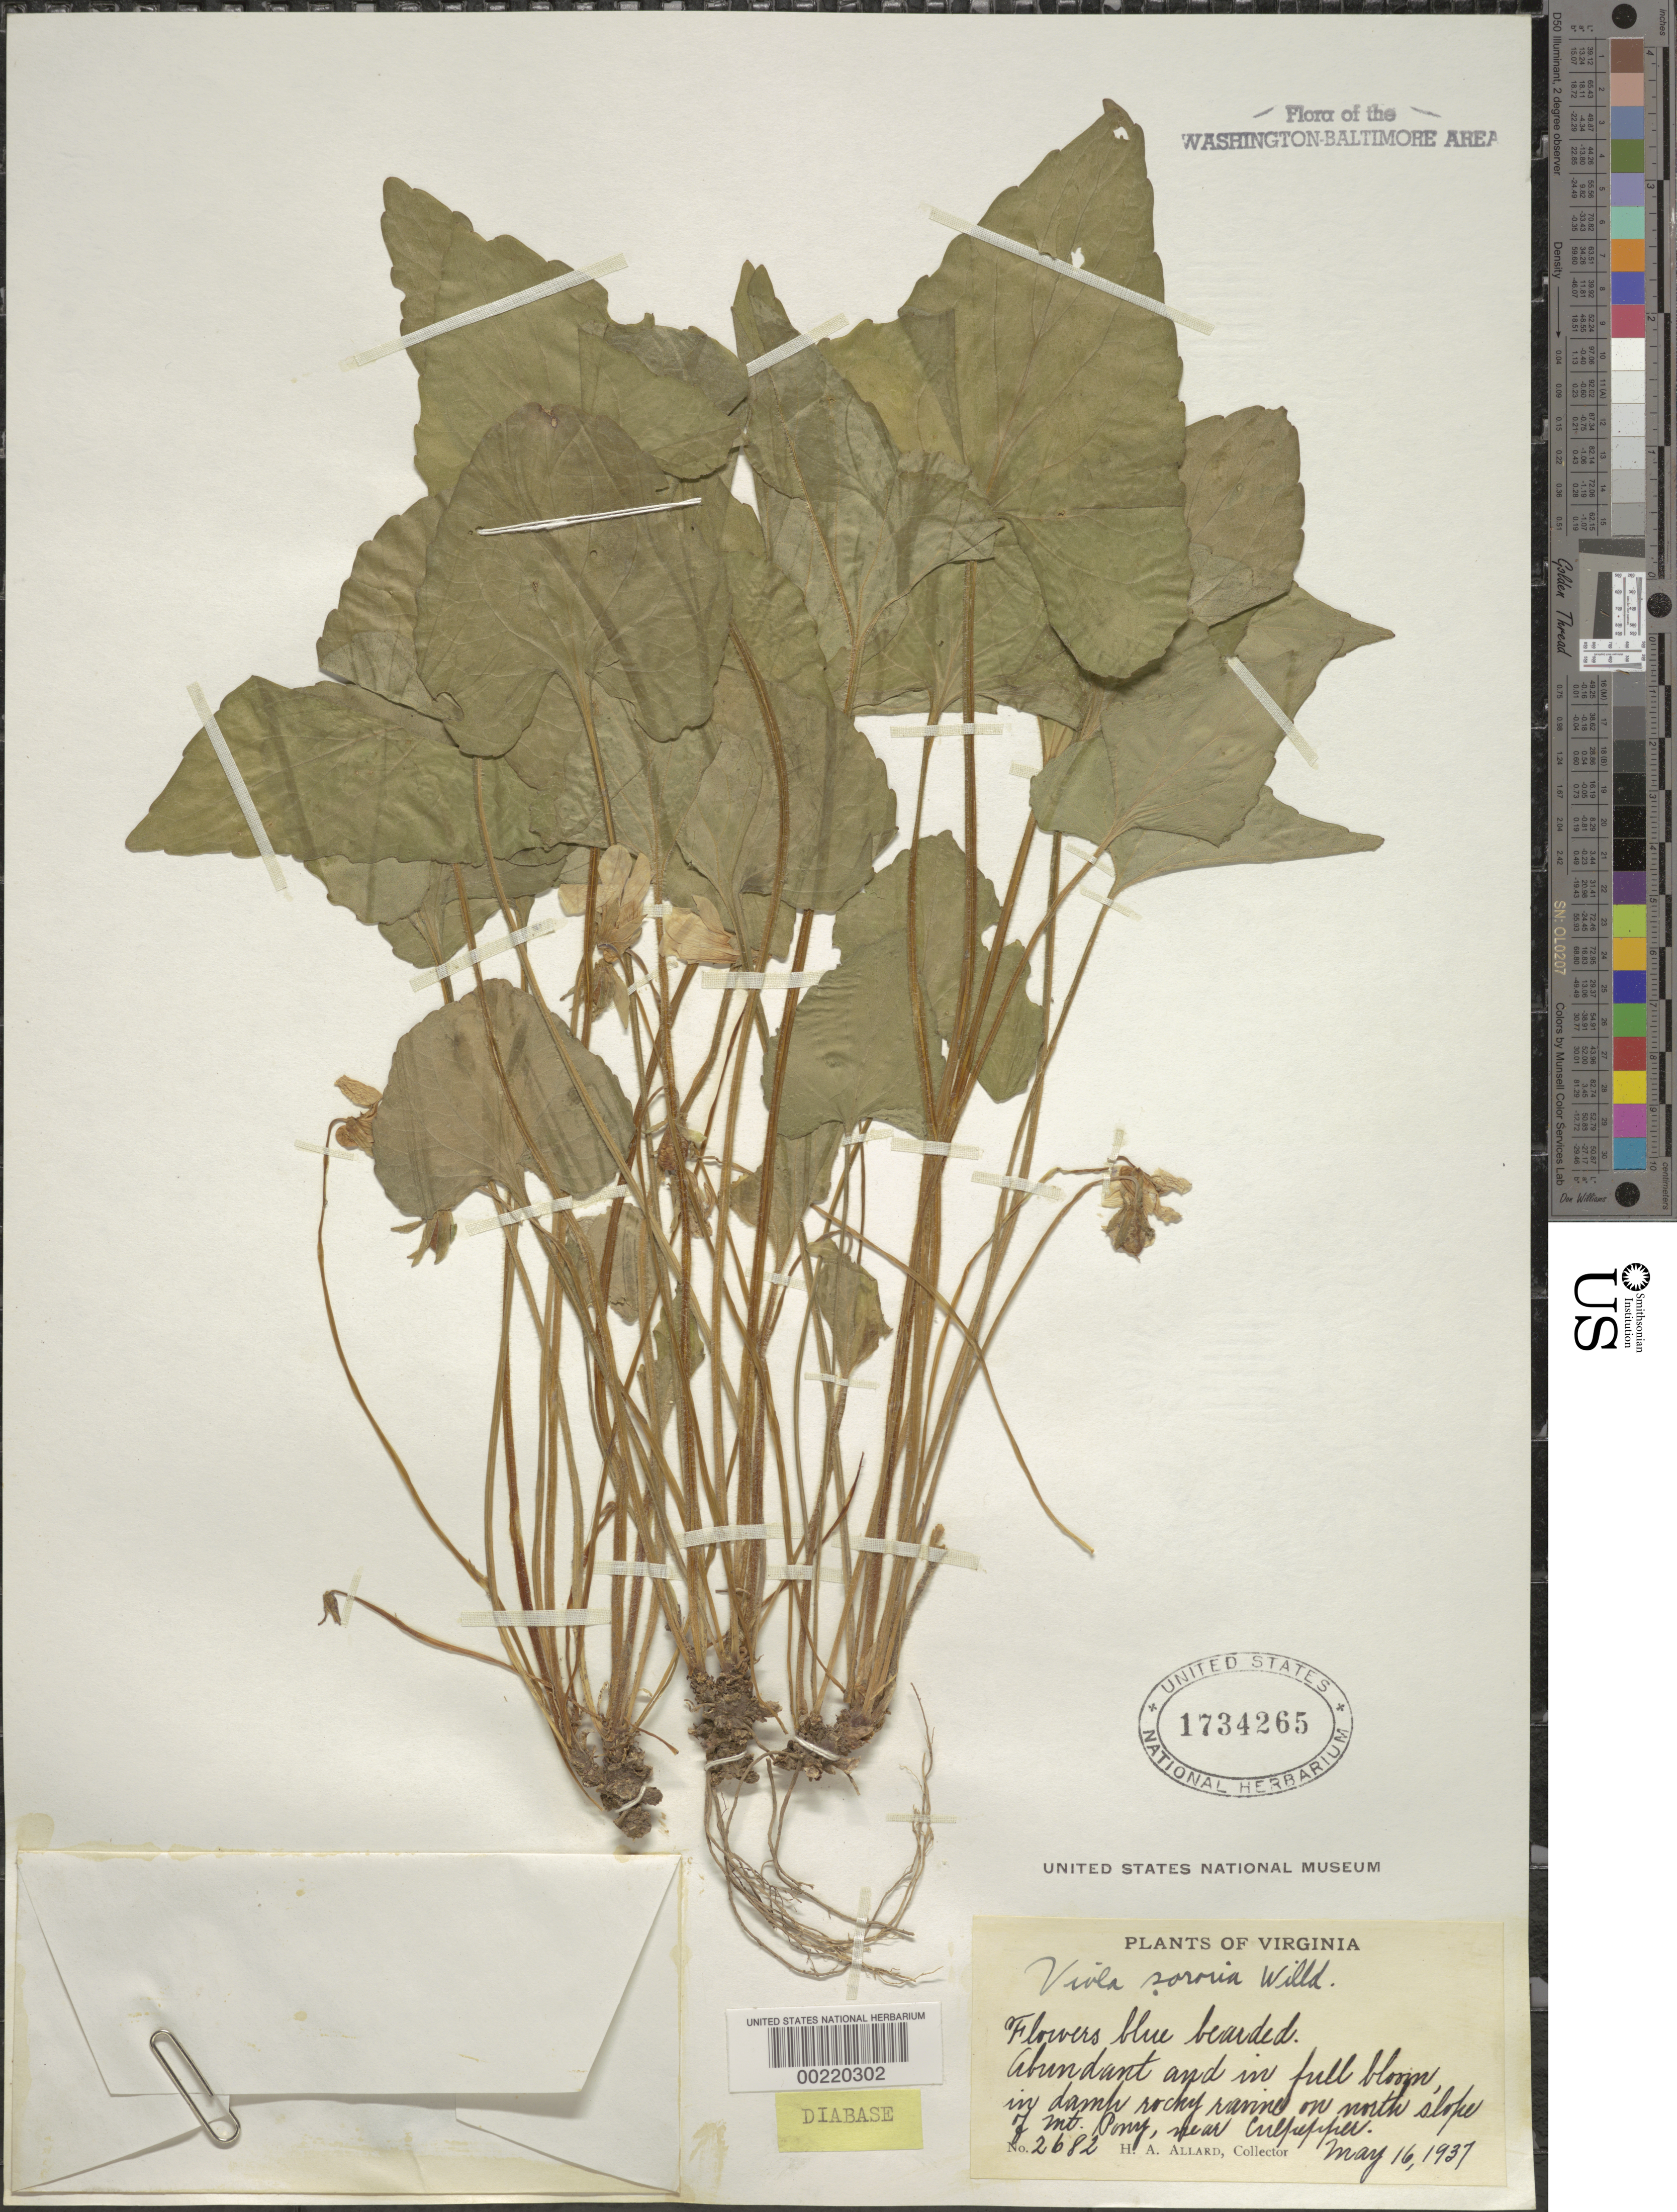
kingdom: Plantae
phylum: Tracheophyta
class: Magnoliopsida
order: Malpighiales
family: Violaceae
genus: Viola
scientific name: Viola sororia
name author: Willd.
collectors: H. A. Allard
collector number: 2682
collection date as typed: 16 May 1937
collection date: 1937-05-16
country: United States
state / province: Virginia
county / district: Culpeper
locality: Mount Pony, Culpepper vicinity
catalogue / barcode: US 1734265